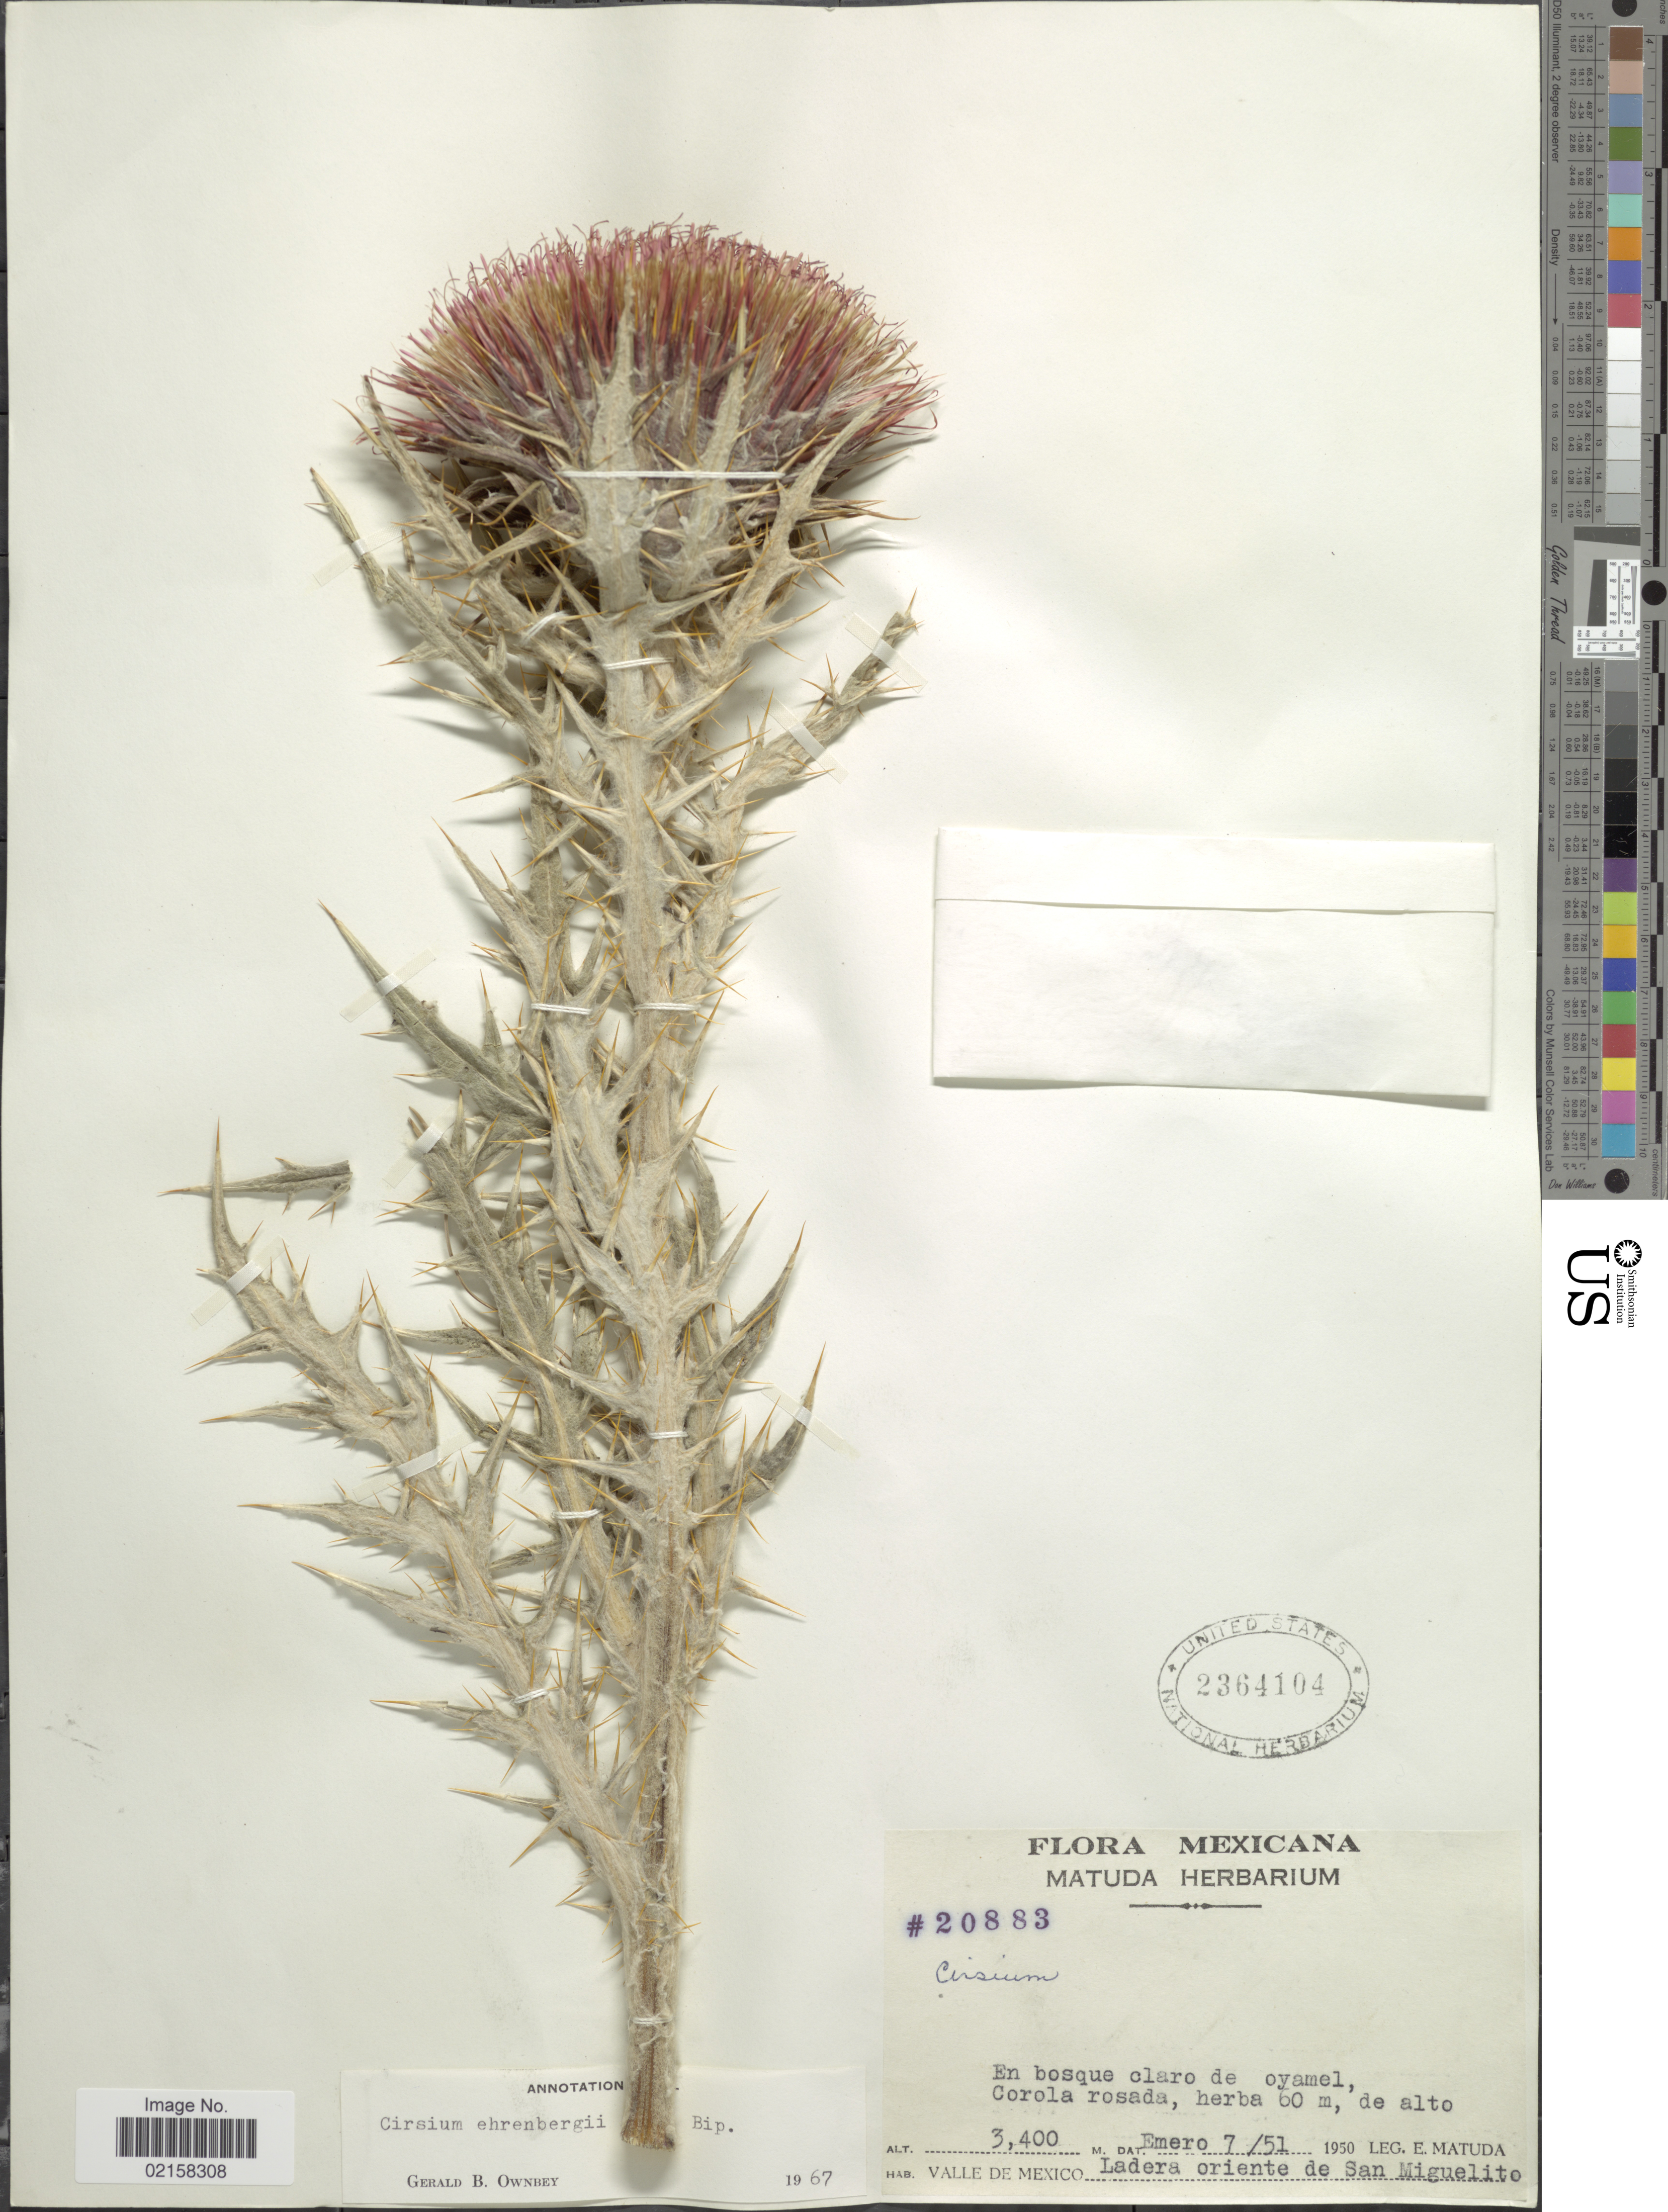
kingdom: Plantae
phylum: Tracheophyta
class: Magnoliopsida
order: Asterales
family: Asteraceae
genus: Cirsium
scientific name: Cirsium ehrenbergii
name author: Sch. Bip.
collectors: E. Matuda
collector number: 20883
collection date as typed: Transcribed d/m/y: 7/1/51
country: Mexico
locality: Valle de Mexico, Ladera oriente de San Miguelito.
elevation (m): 3400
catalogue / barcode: US 2364104